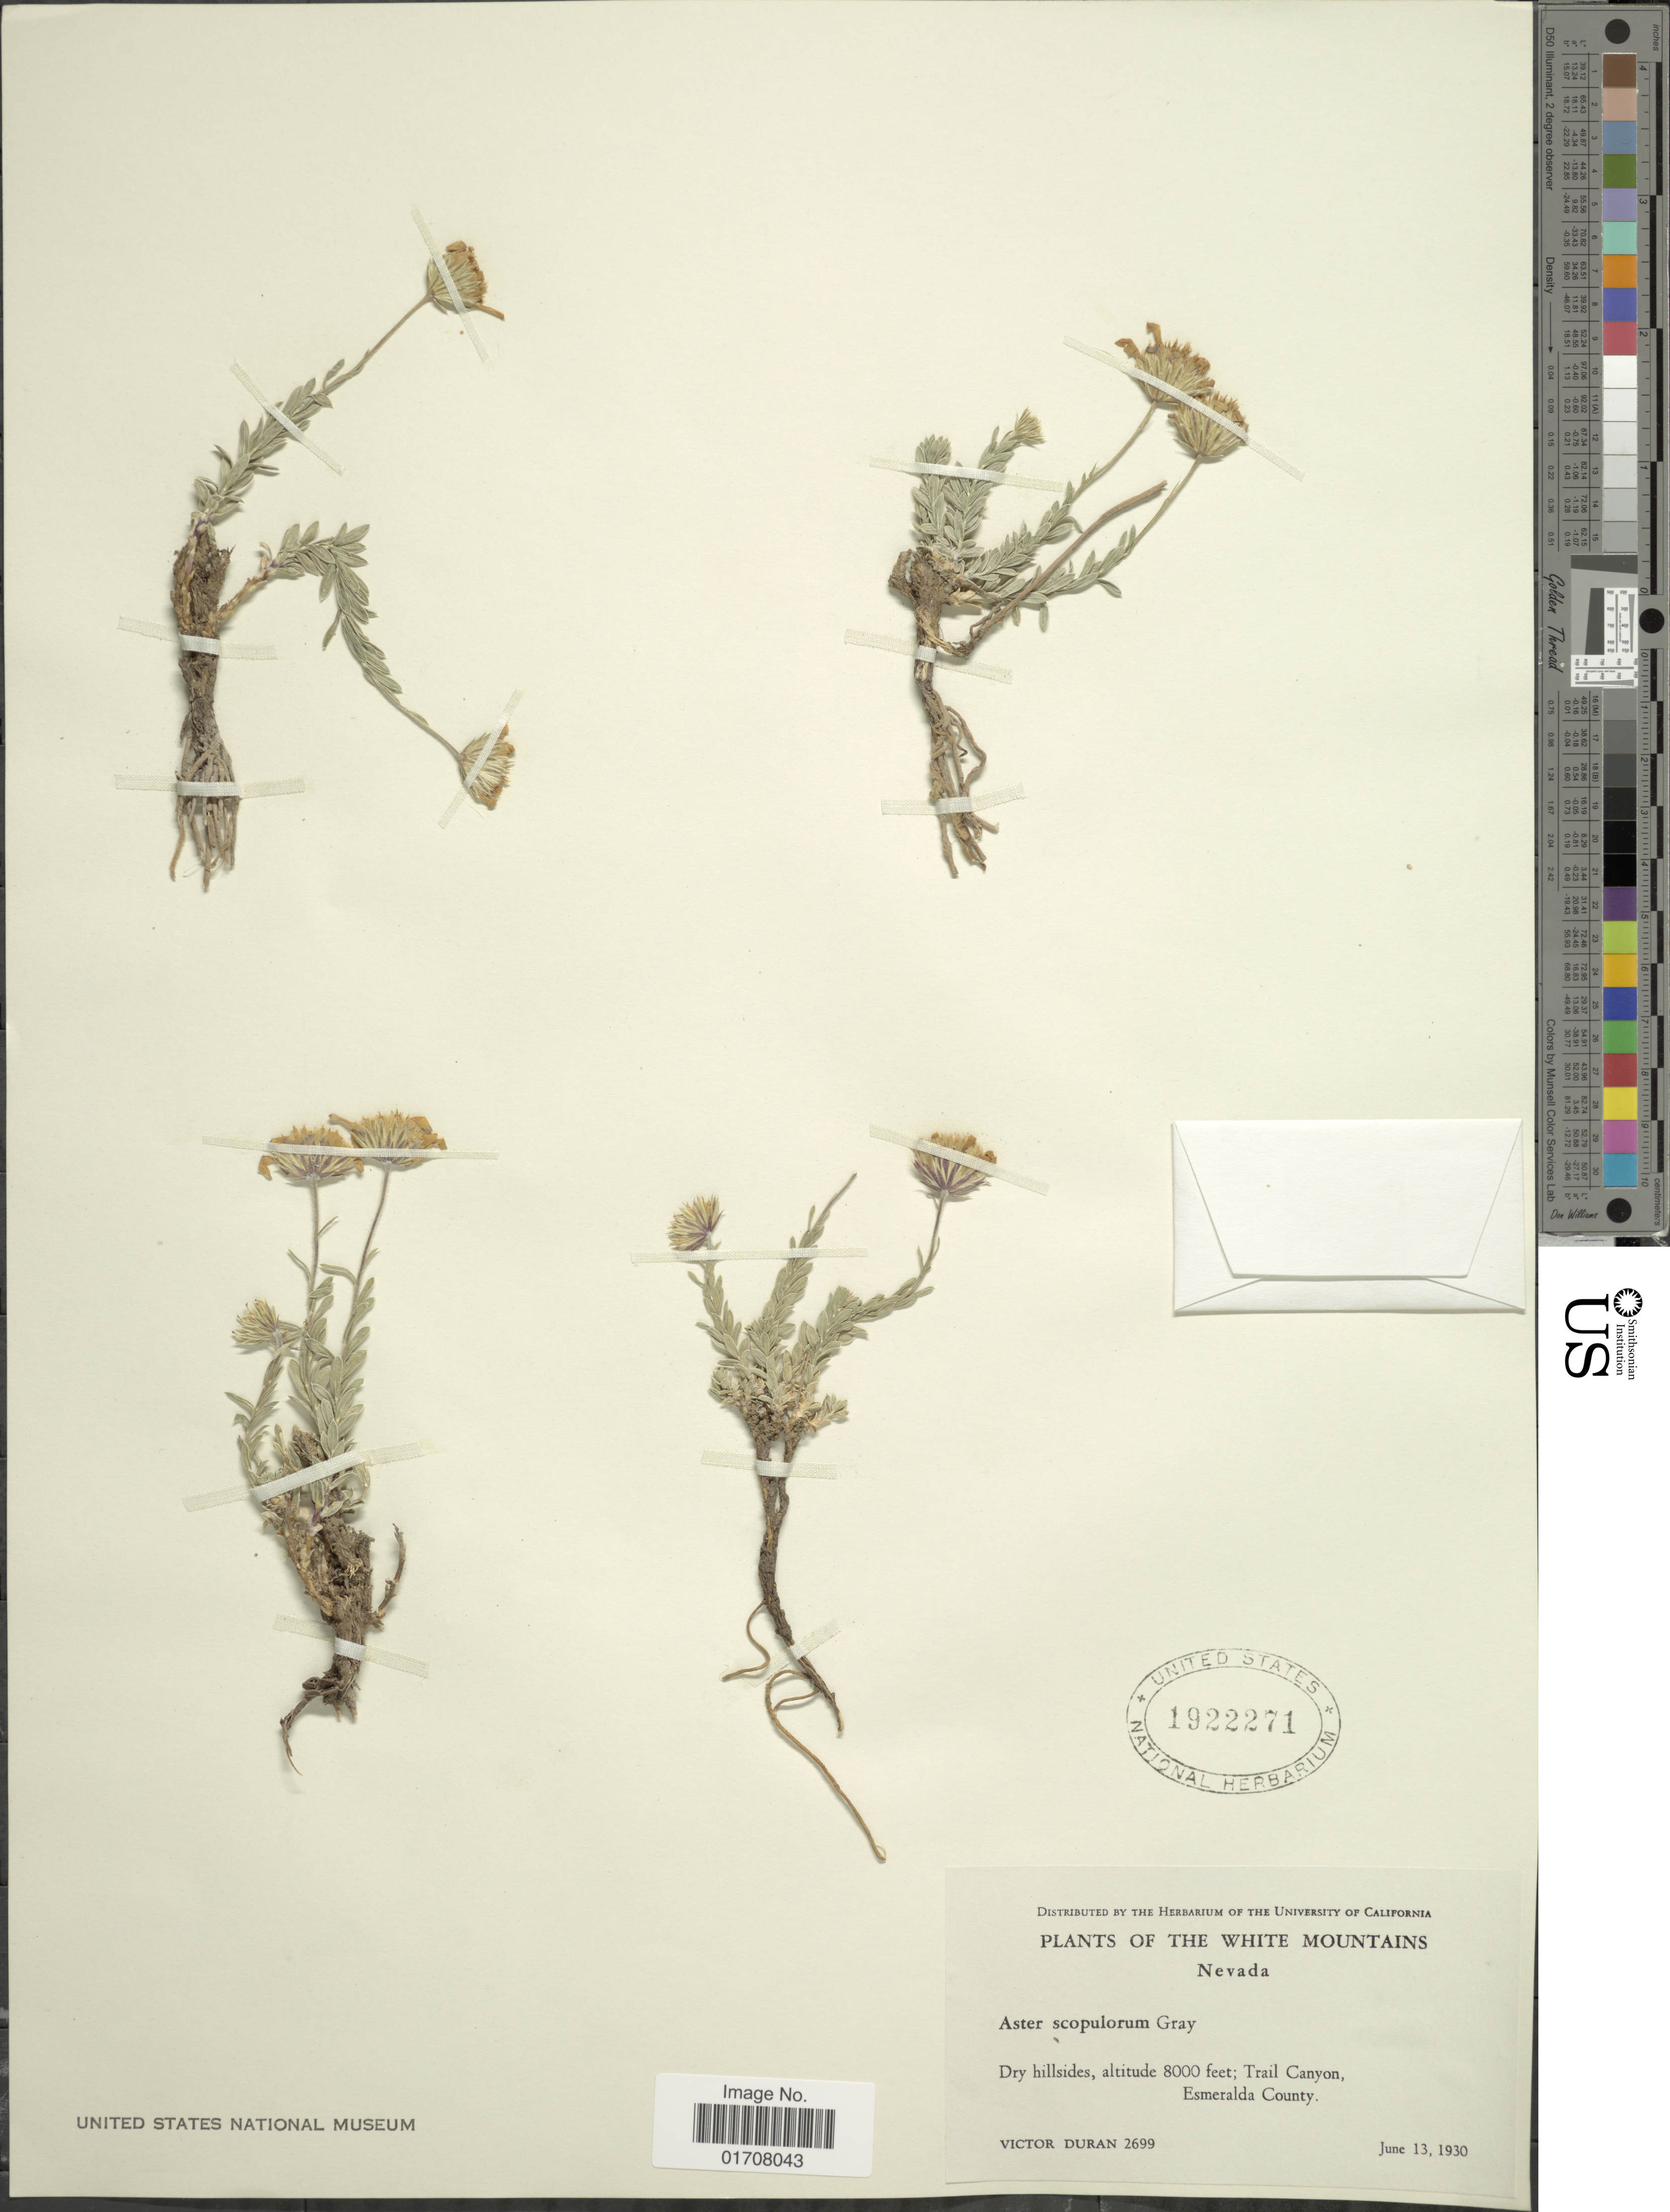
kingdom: Plantae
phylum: Tracheophyta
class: Magnoliopsida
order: Asterales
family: Asteraceae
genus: Ionactis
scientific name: Ionactis alpina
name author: (Nutt.) Greene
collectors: V. Duran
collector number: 2699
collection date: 1930-06-13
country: United States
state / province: Nevada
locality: The White Mountains, Dry Hillsides, Trail Canyon, Esmeralda County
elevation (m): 2438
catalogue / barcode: US 1922271